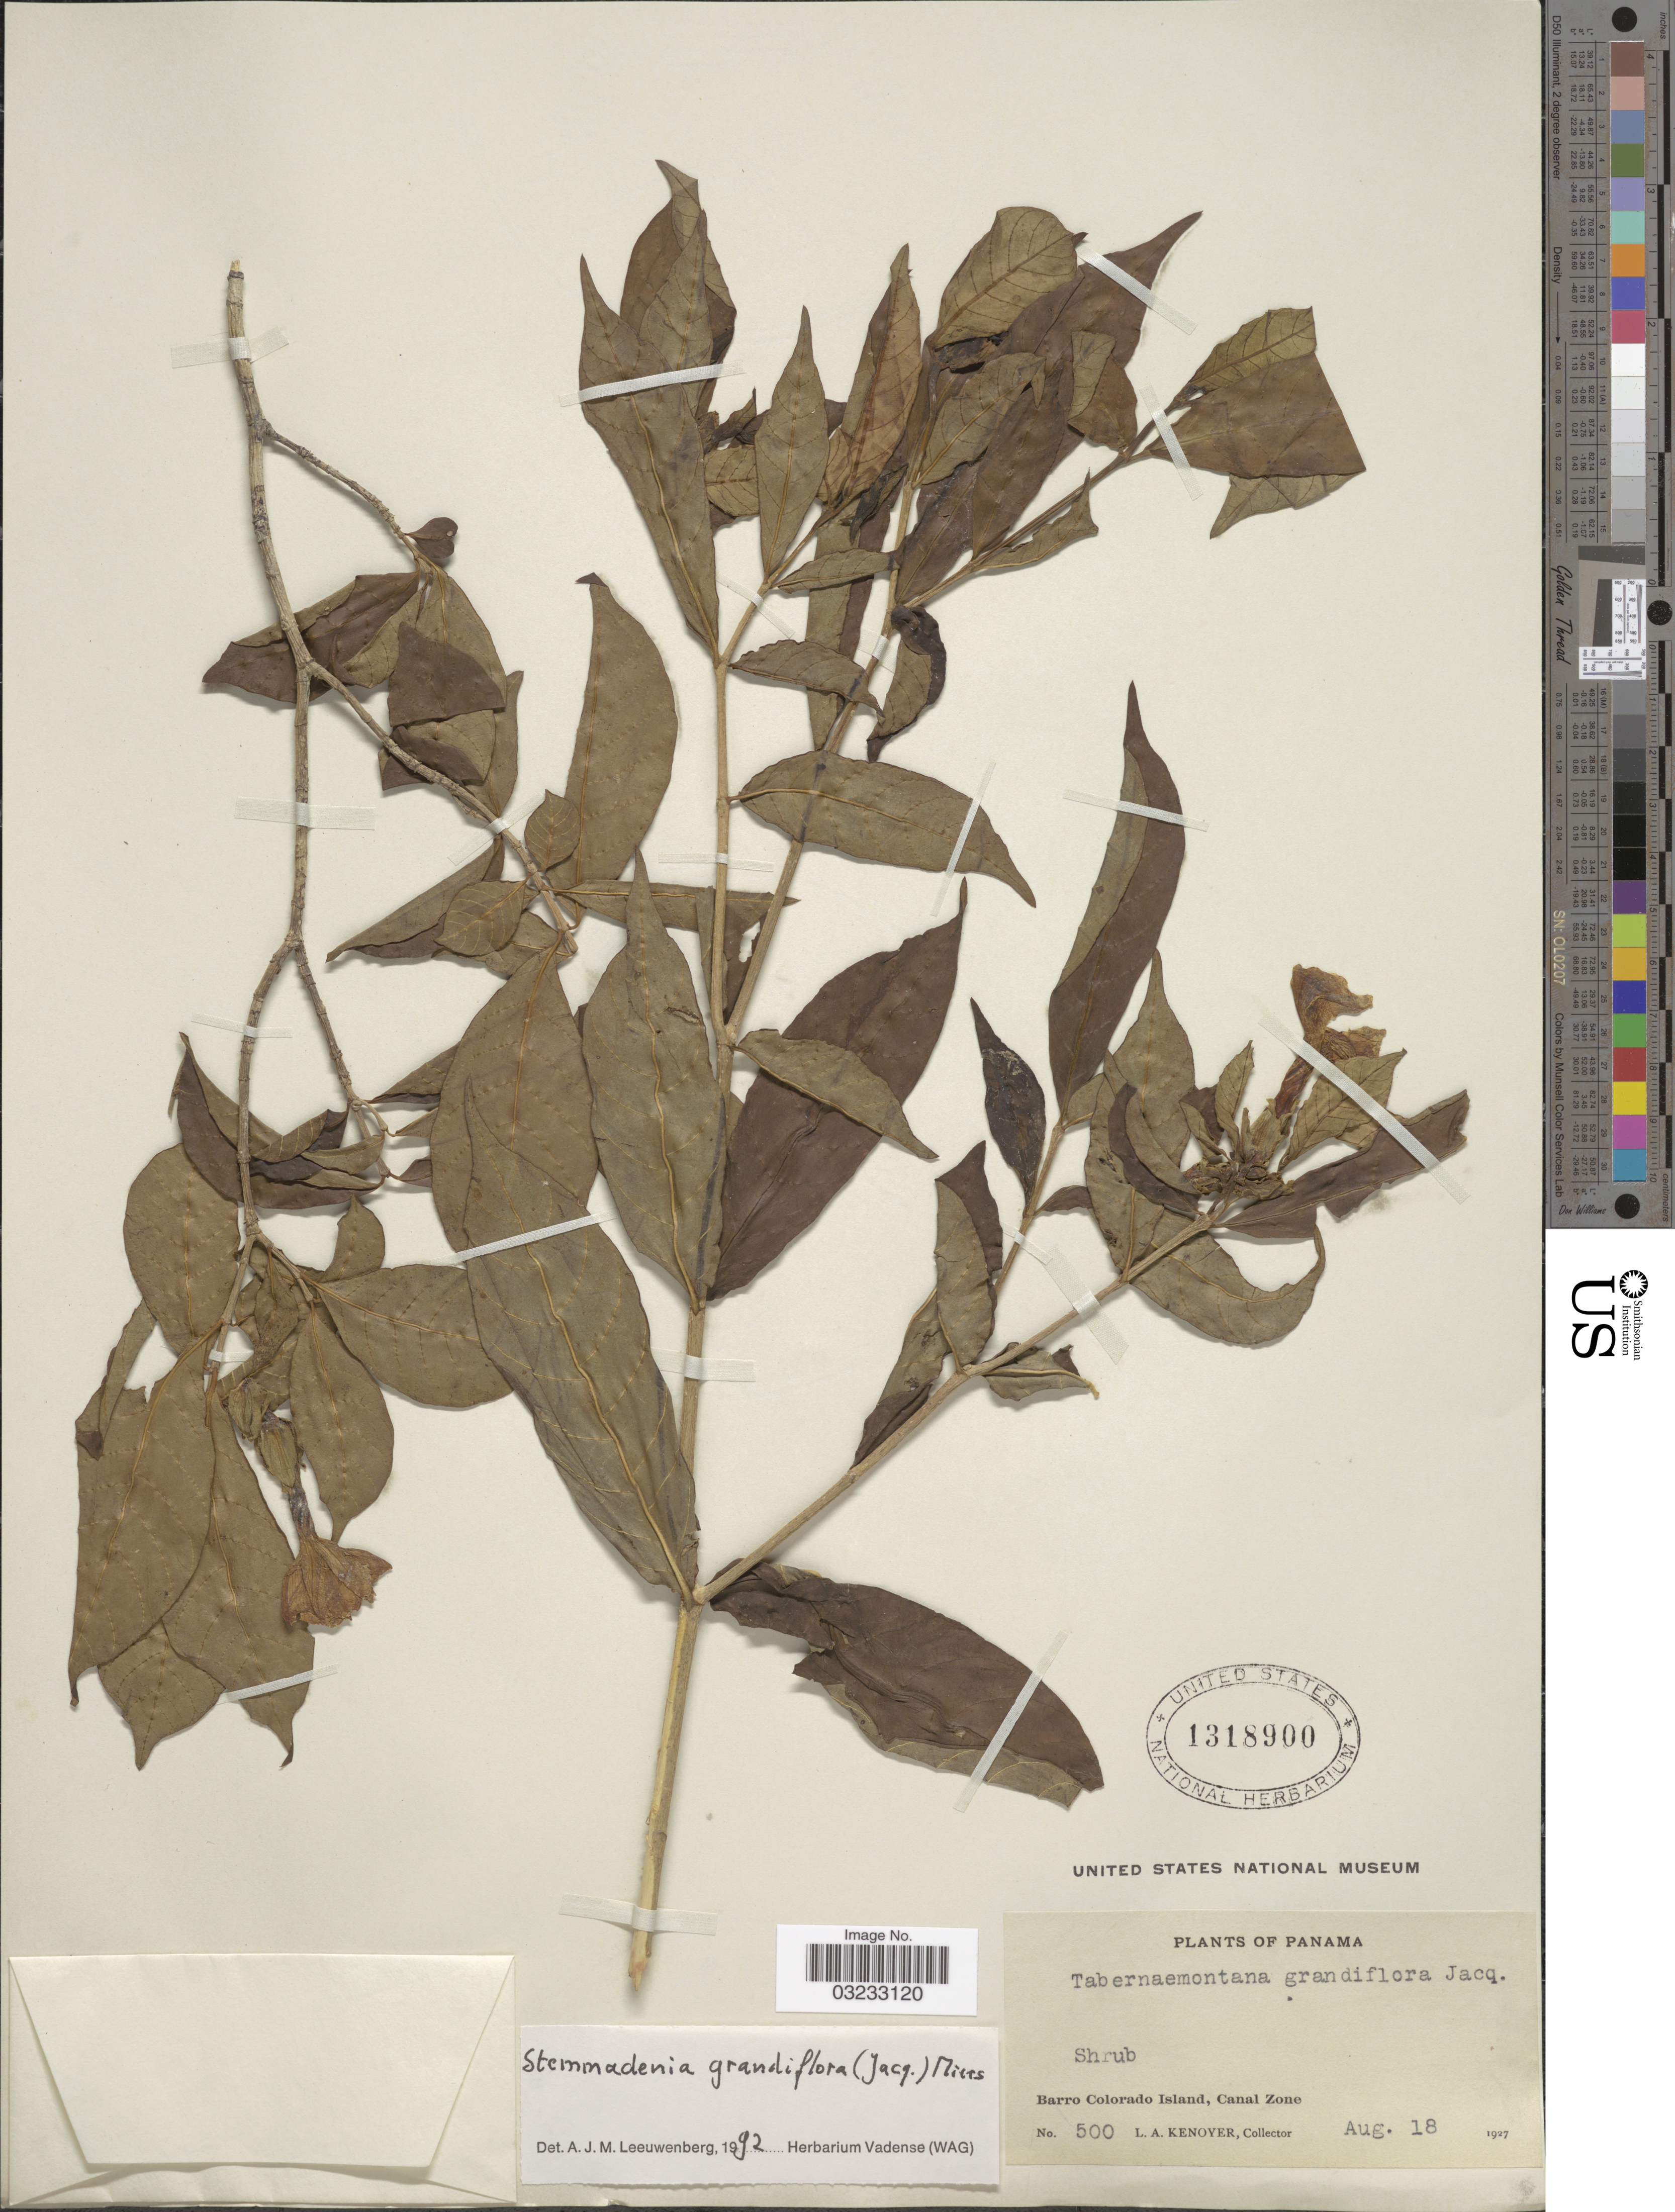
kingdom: Plantae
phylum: Tracheophyta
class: Magnoliopsida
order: Gentianales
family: Apocynaceae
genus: Stemmadenia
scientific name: Stemmadenia grandiflora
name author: (Jacq.) Miers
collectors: L. A. Kenoyer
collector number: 500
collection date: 1927-08-18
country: Panama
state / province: Panamá Oeste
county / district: Canal Zone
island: Barro Colorado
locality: Barro Colorado Island, Canal Zone.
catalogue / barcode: US 1318900